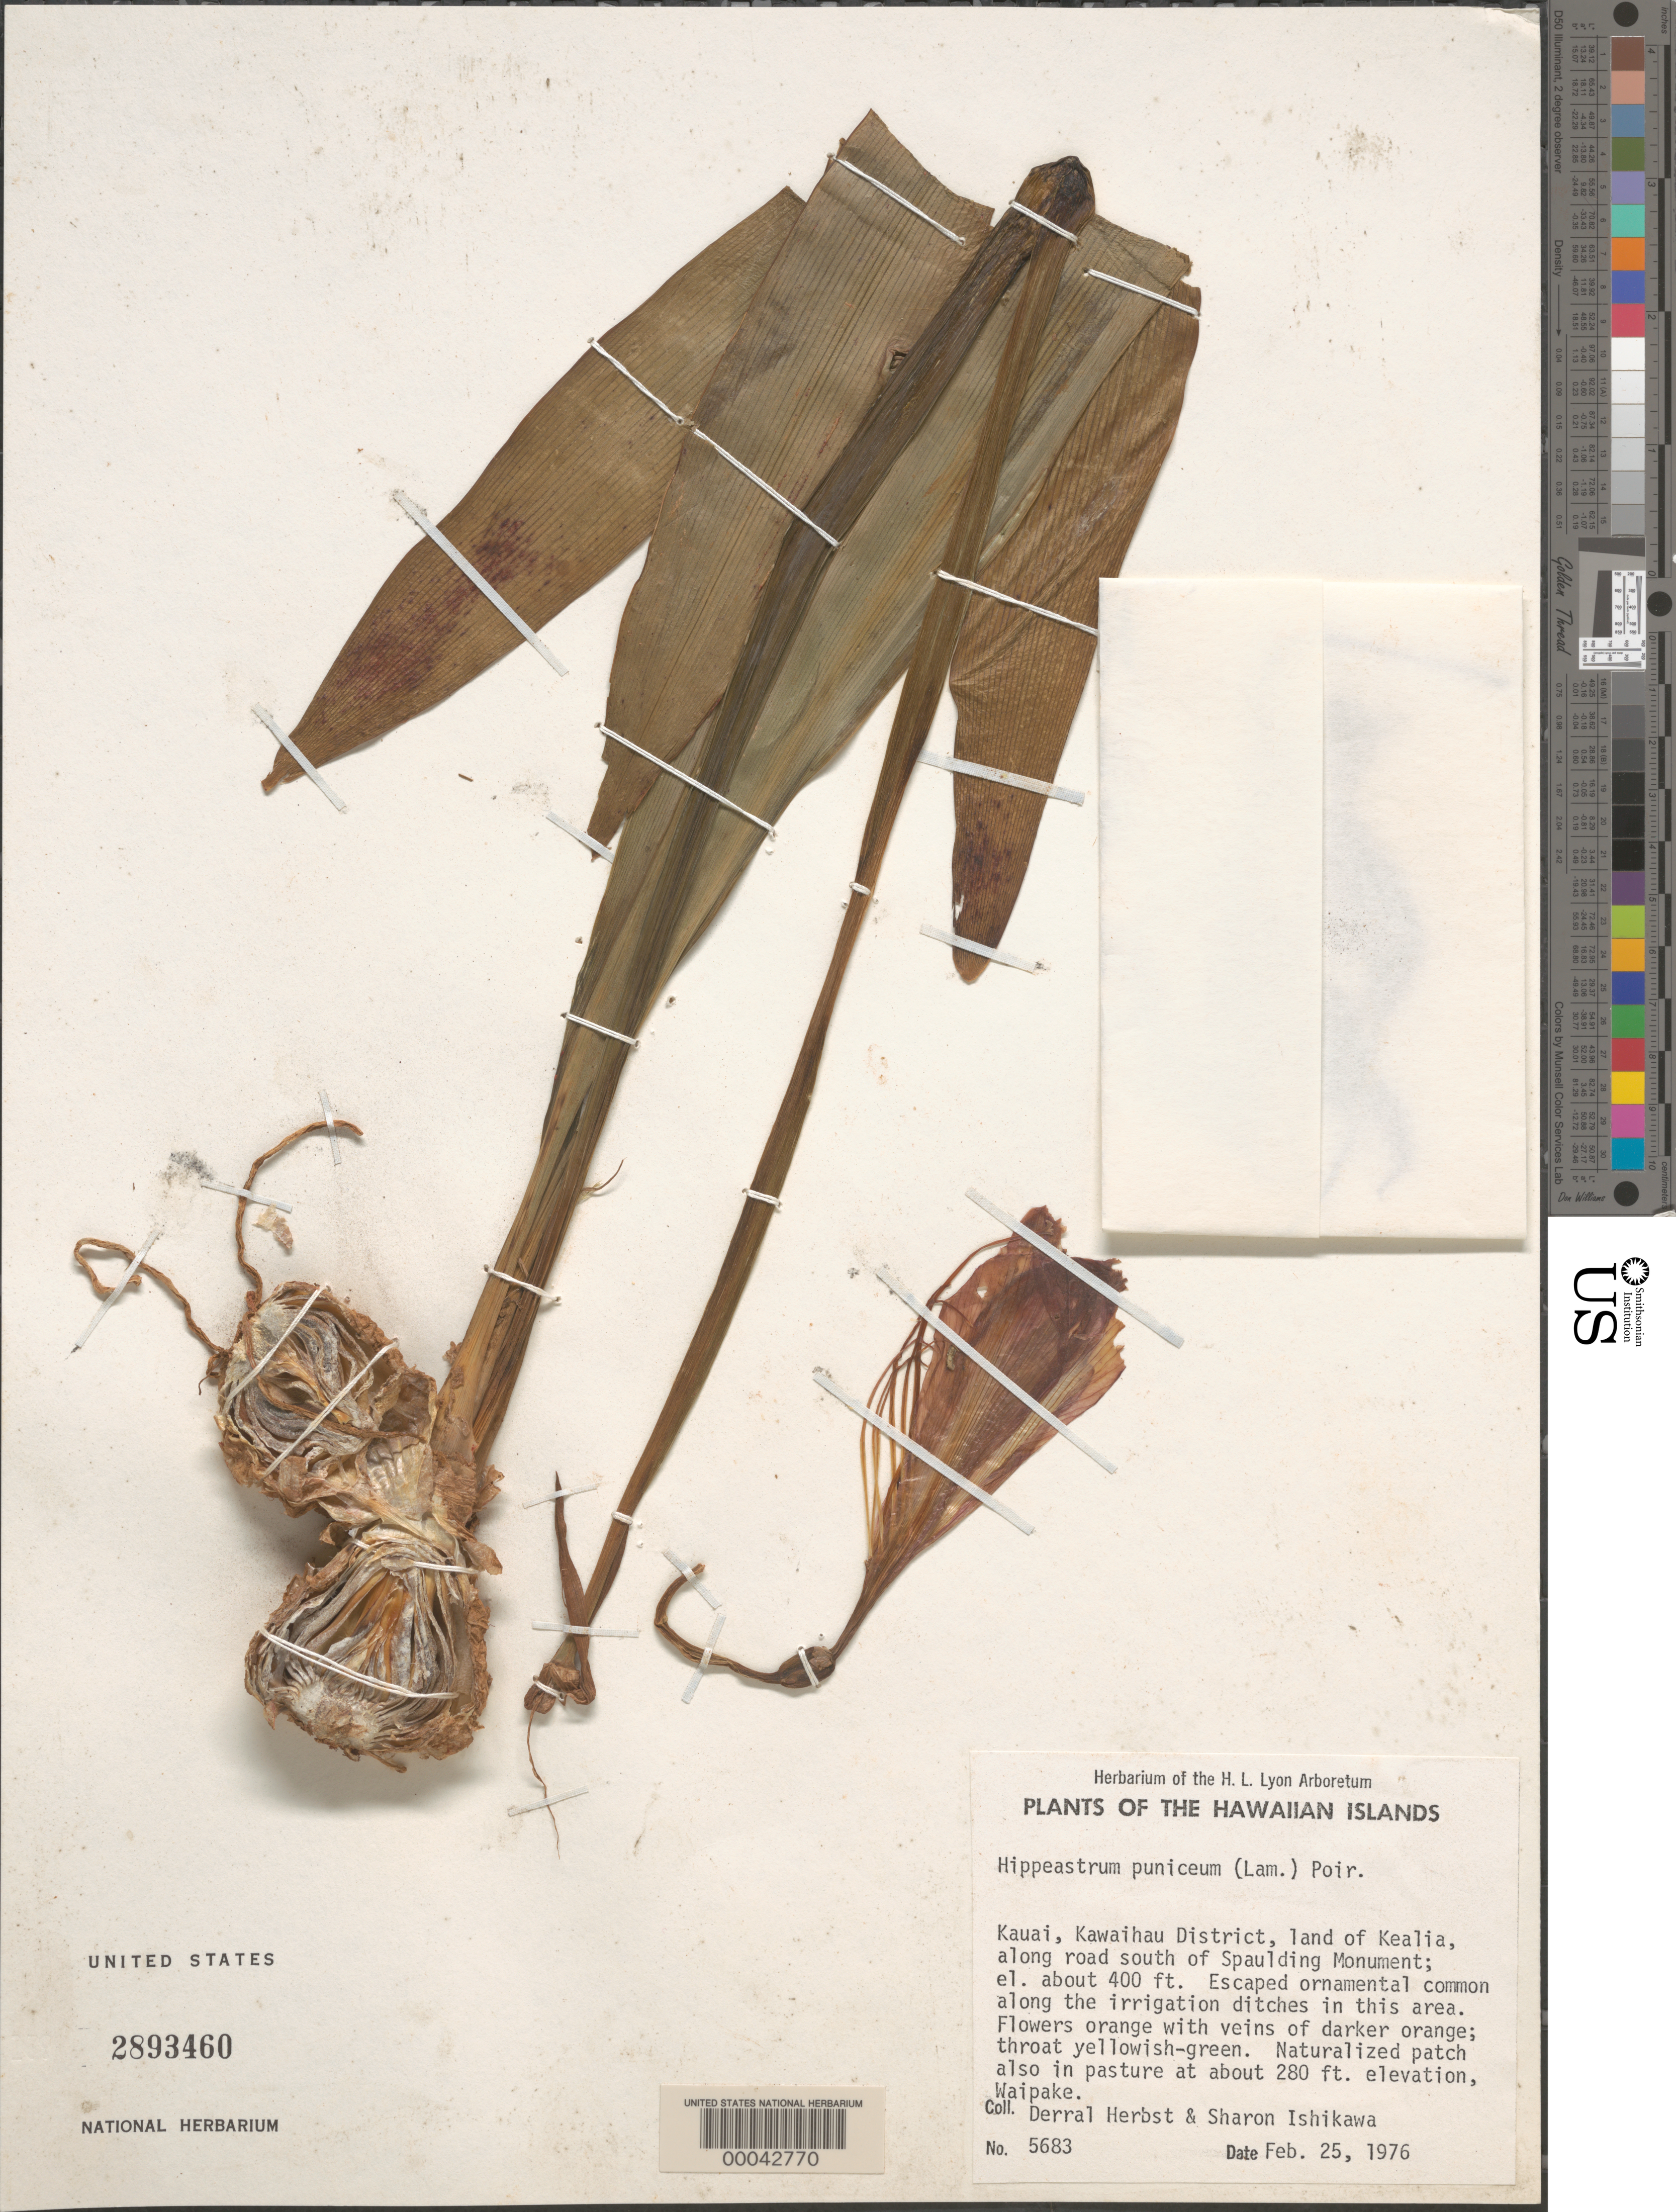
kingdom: Plantae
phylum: Tracheophyta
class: Liliopsida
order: Asparagales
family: Amaryllidaceae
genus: Hippeastrum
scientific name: Hippeastrum striatum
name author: (Lam.) H.E. Moore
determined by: Meerow, A. W.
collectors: D. R. Herbst & S. Ishikawa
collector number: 5683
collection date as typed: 25 Feb 1976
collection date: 1976-02-25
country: United States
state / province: Hawaii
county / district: Kauai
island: Kaua'i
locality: Land of kealia, along road s of spaulding monument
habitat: Irrigation ditches and pasture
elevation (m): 85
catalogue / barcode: US 2893460